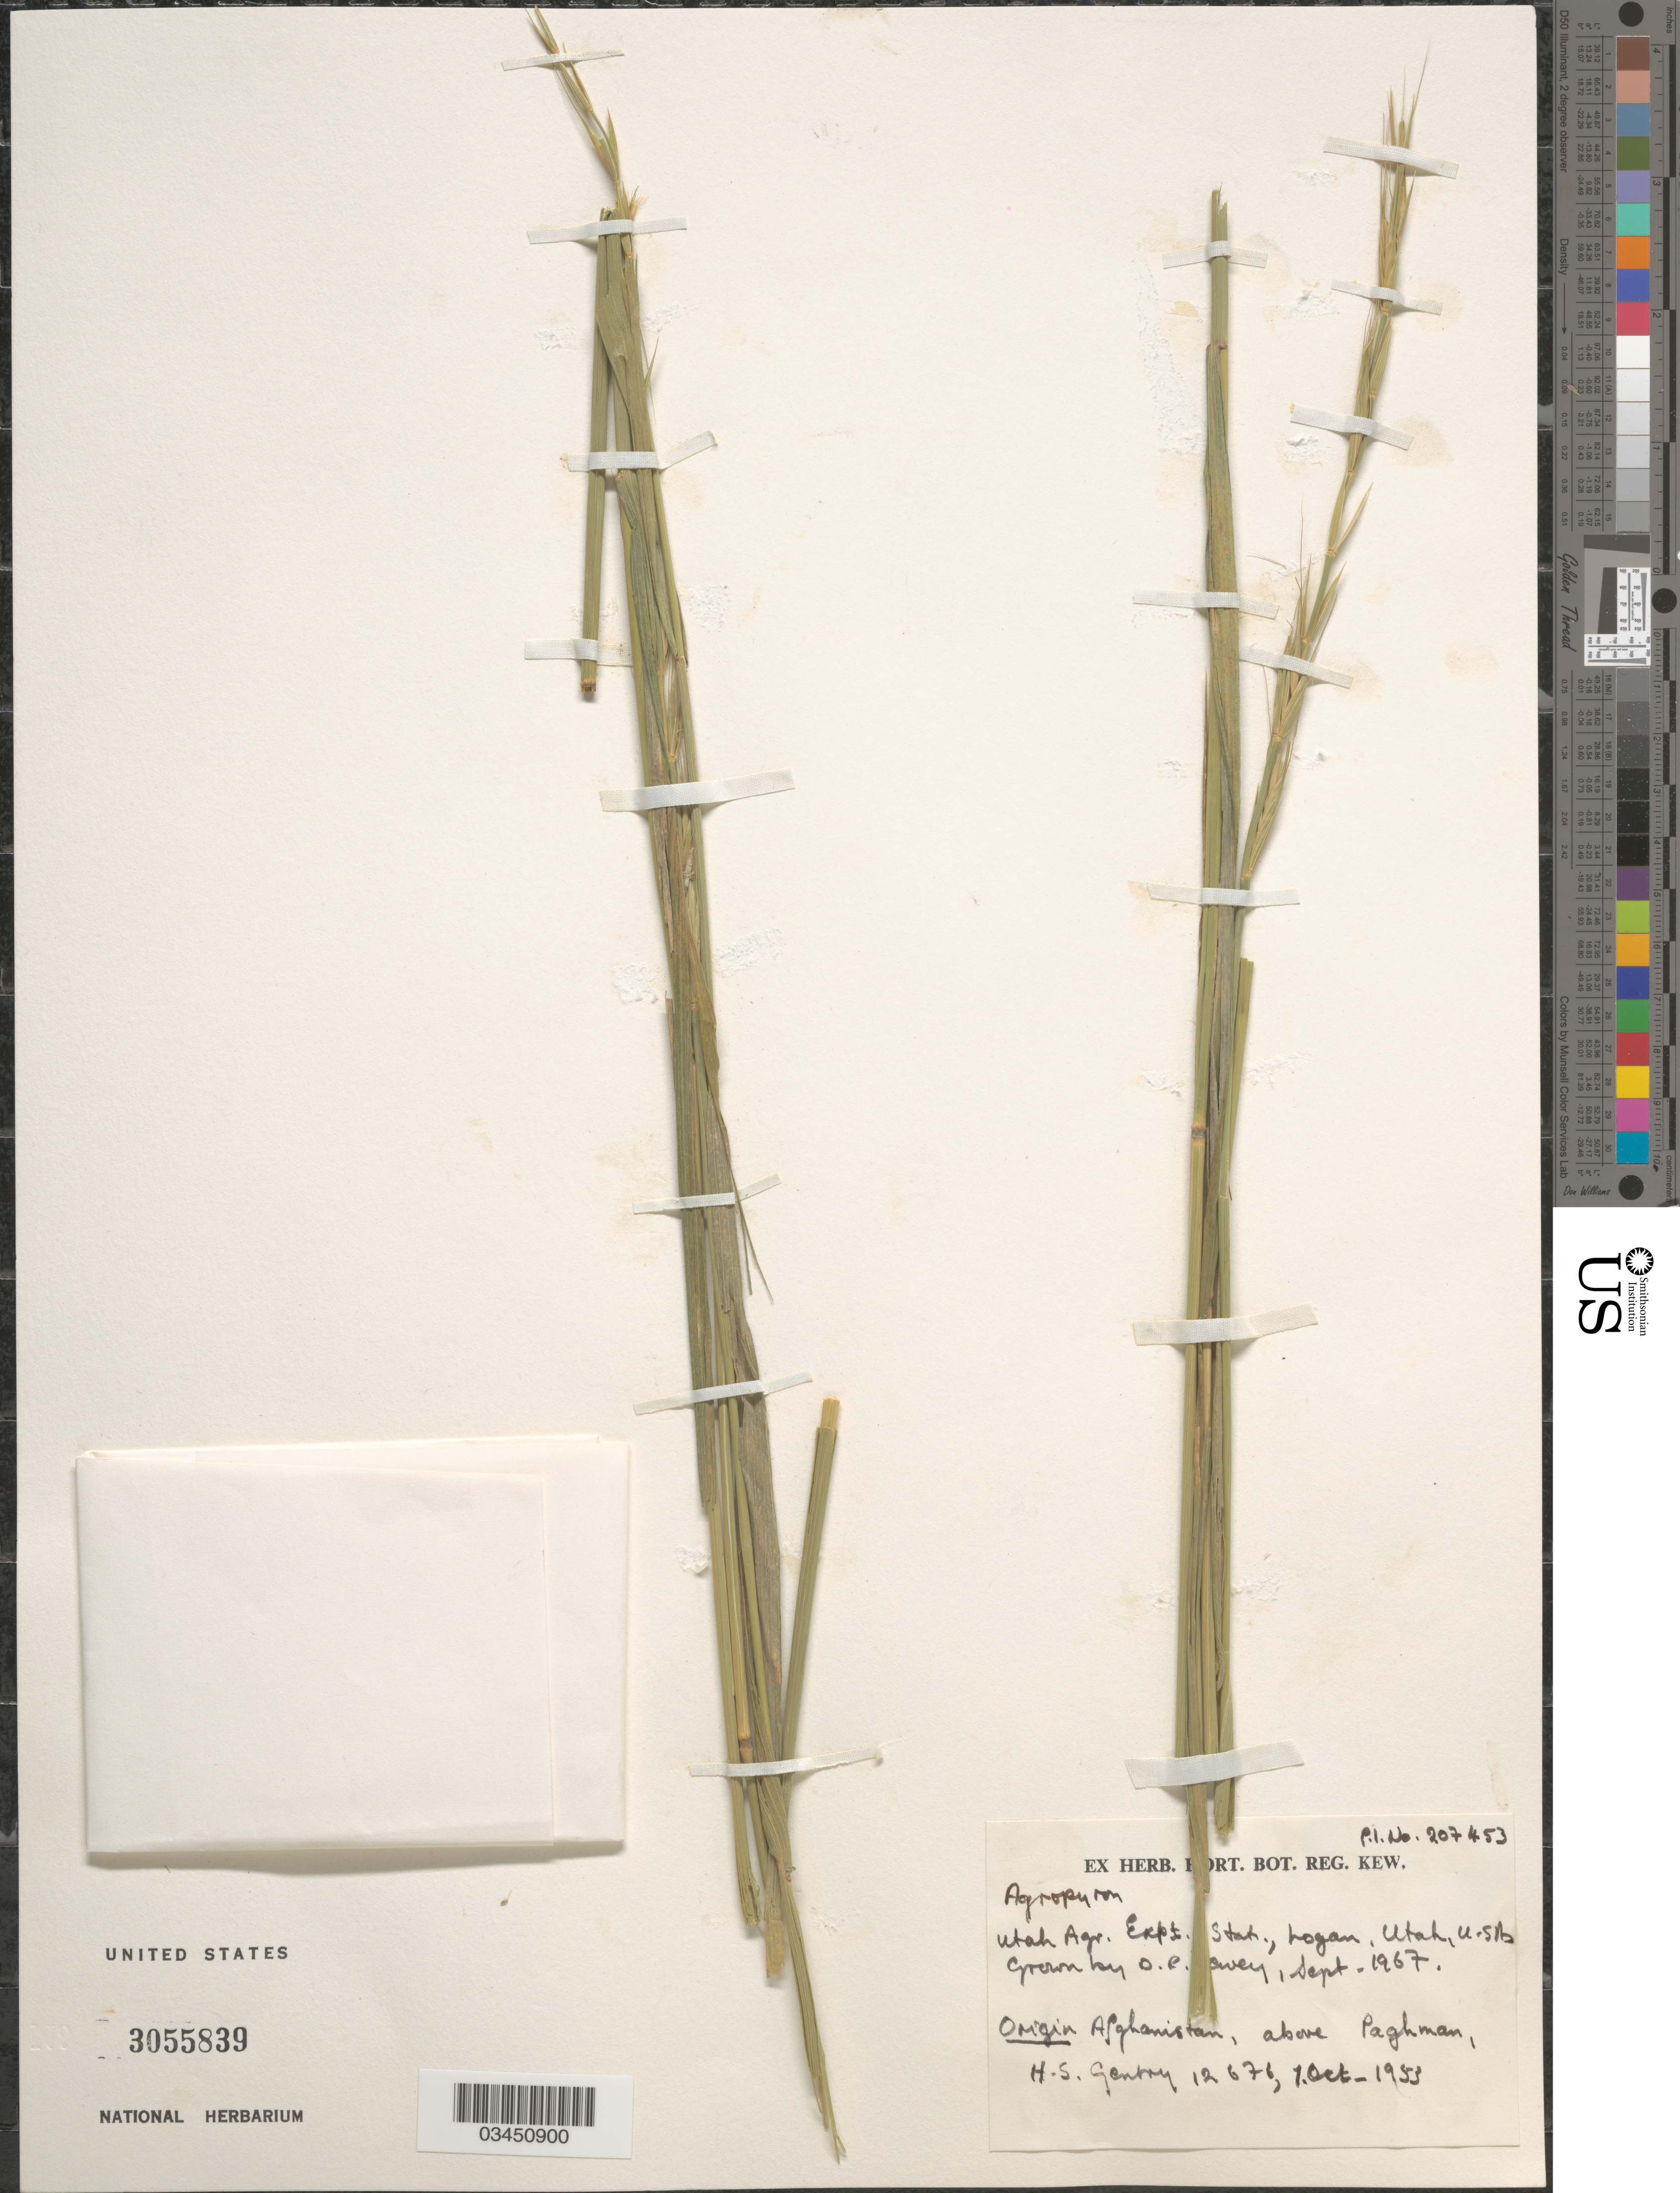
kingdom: Plantae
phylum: Tracheophyta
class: Liliopsida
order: Poales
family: Poaceae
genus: Elymus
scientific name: Elymus sp.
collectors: D. R. Harvey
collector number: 12676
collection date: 1967-09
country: United States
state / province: Utah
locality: Agr. Expt. State., Logan.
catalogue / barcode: US 3055839